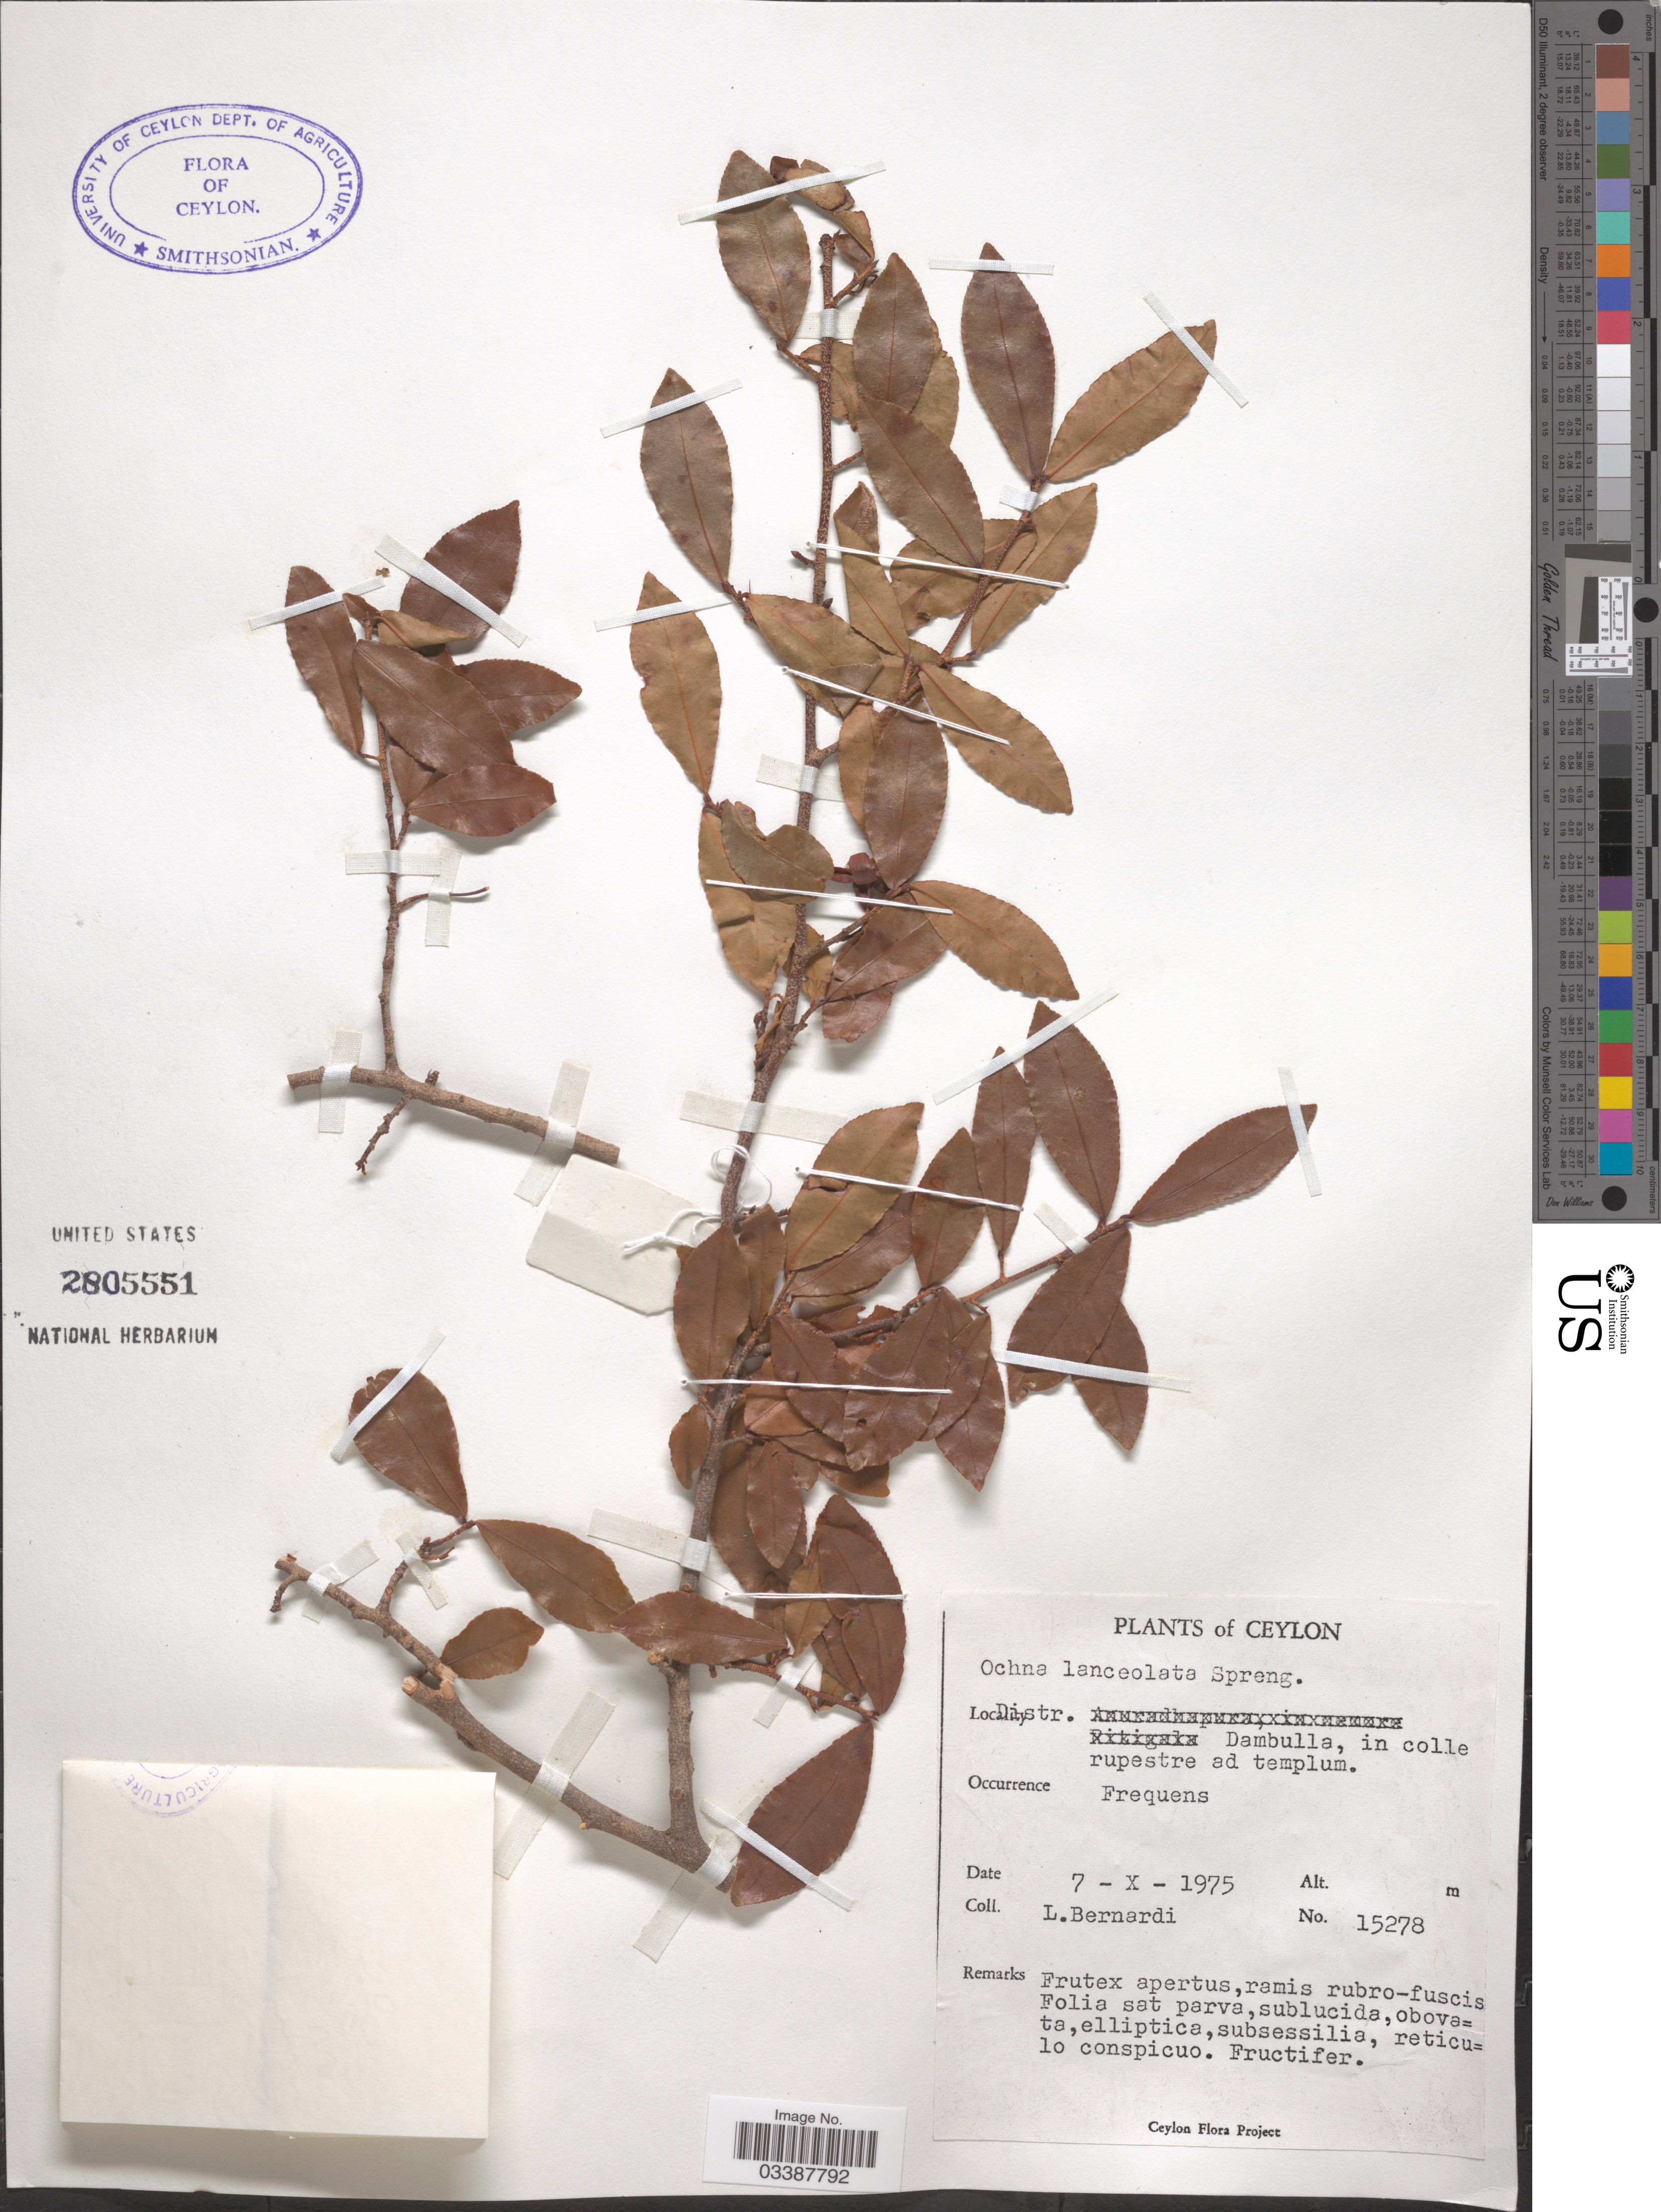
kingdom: Plantae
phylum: Tracheophyta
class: Magnoliopsida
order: Malpighiales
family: Ochnaceae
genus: Ochna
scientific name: Ochna lanceolata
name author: Spreng.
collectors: L. Bernardi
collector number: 15278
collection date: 1975-10-07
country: Sri Lanka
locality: Ceylon. Dambulla, in colle rupestre ad templum.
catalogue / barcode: US 2805551